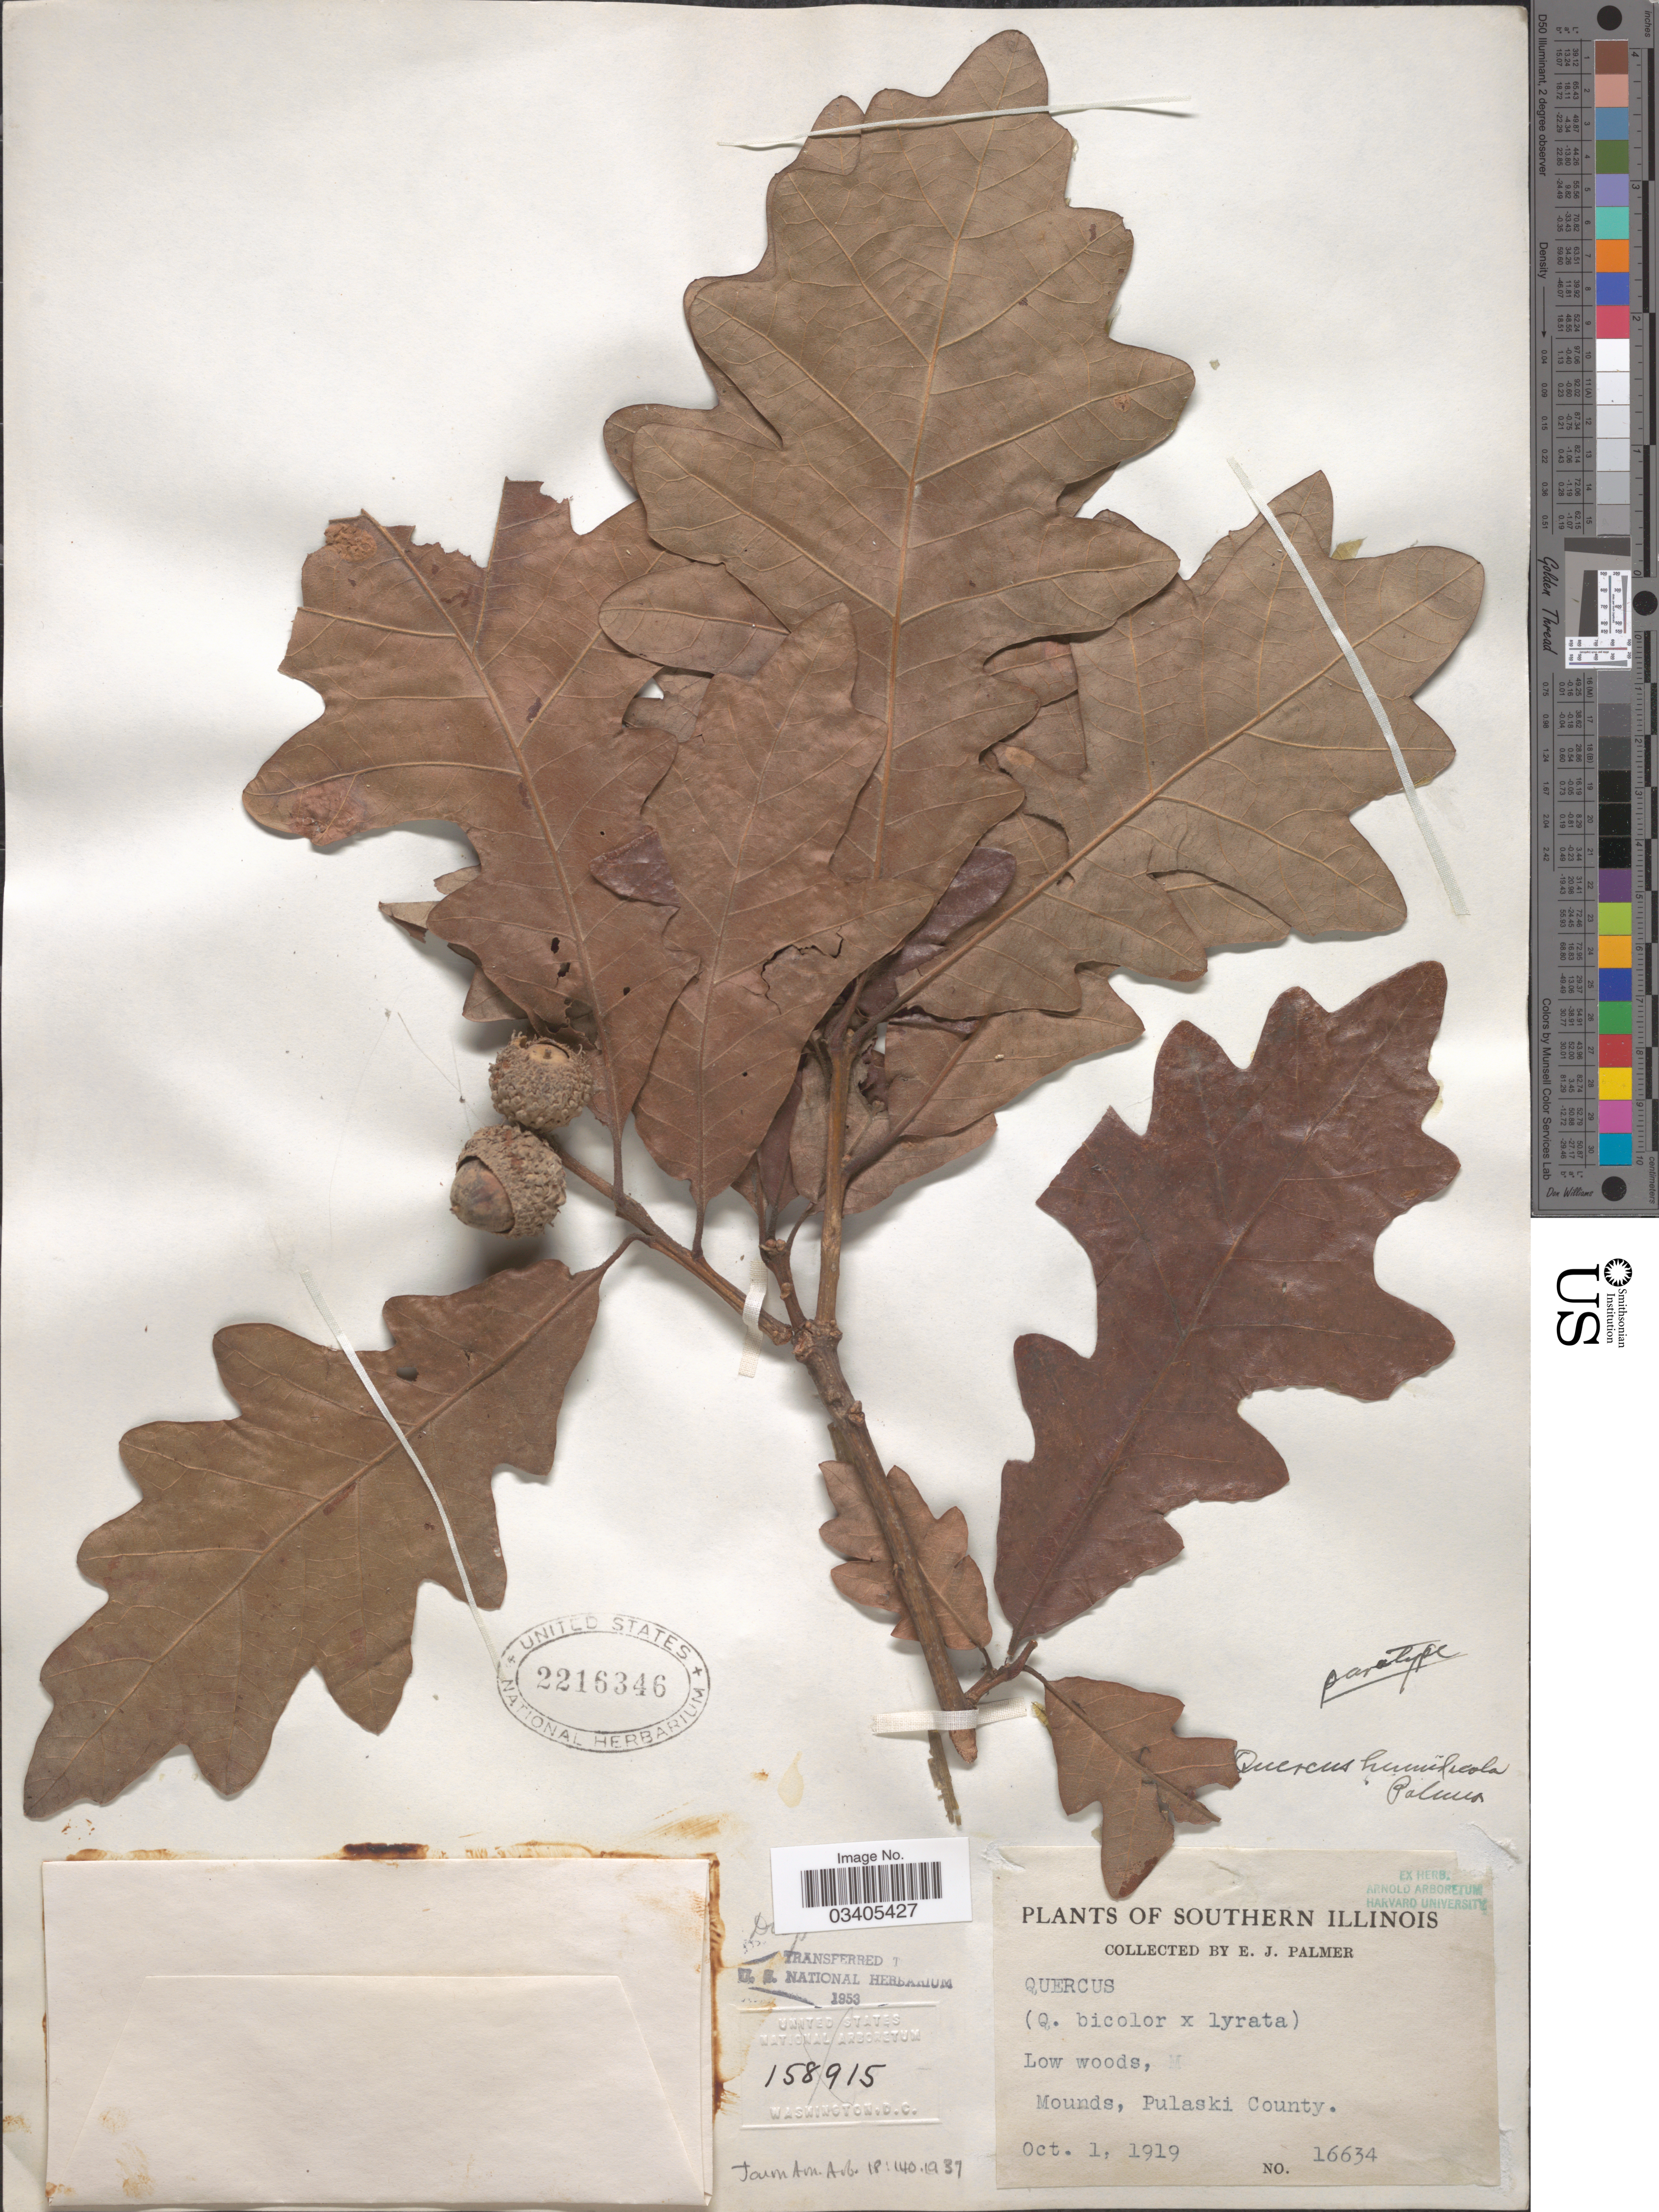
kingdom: Plantae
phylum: Tracheophyta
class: Magnoliopsida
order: Fagales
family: Fagaceae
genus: Quercus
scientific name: Quercus x humidicola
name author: E.J. Palmer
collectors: E. J. Palmer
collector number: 16634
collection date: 1919-10-01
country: United States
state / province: Illinois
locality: Southern Illinois. Mounds, Pulaski County.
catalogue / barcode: US 2216346